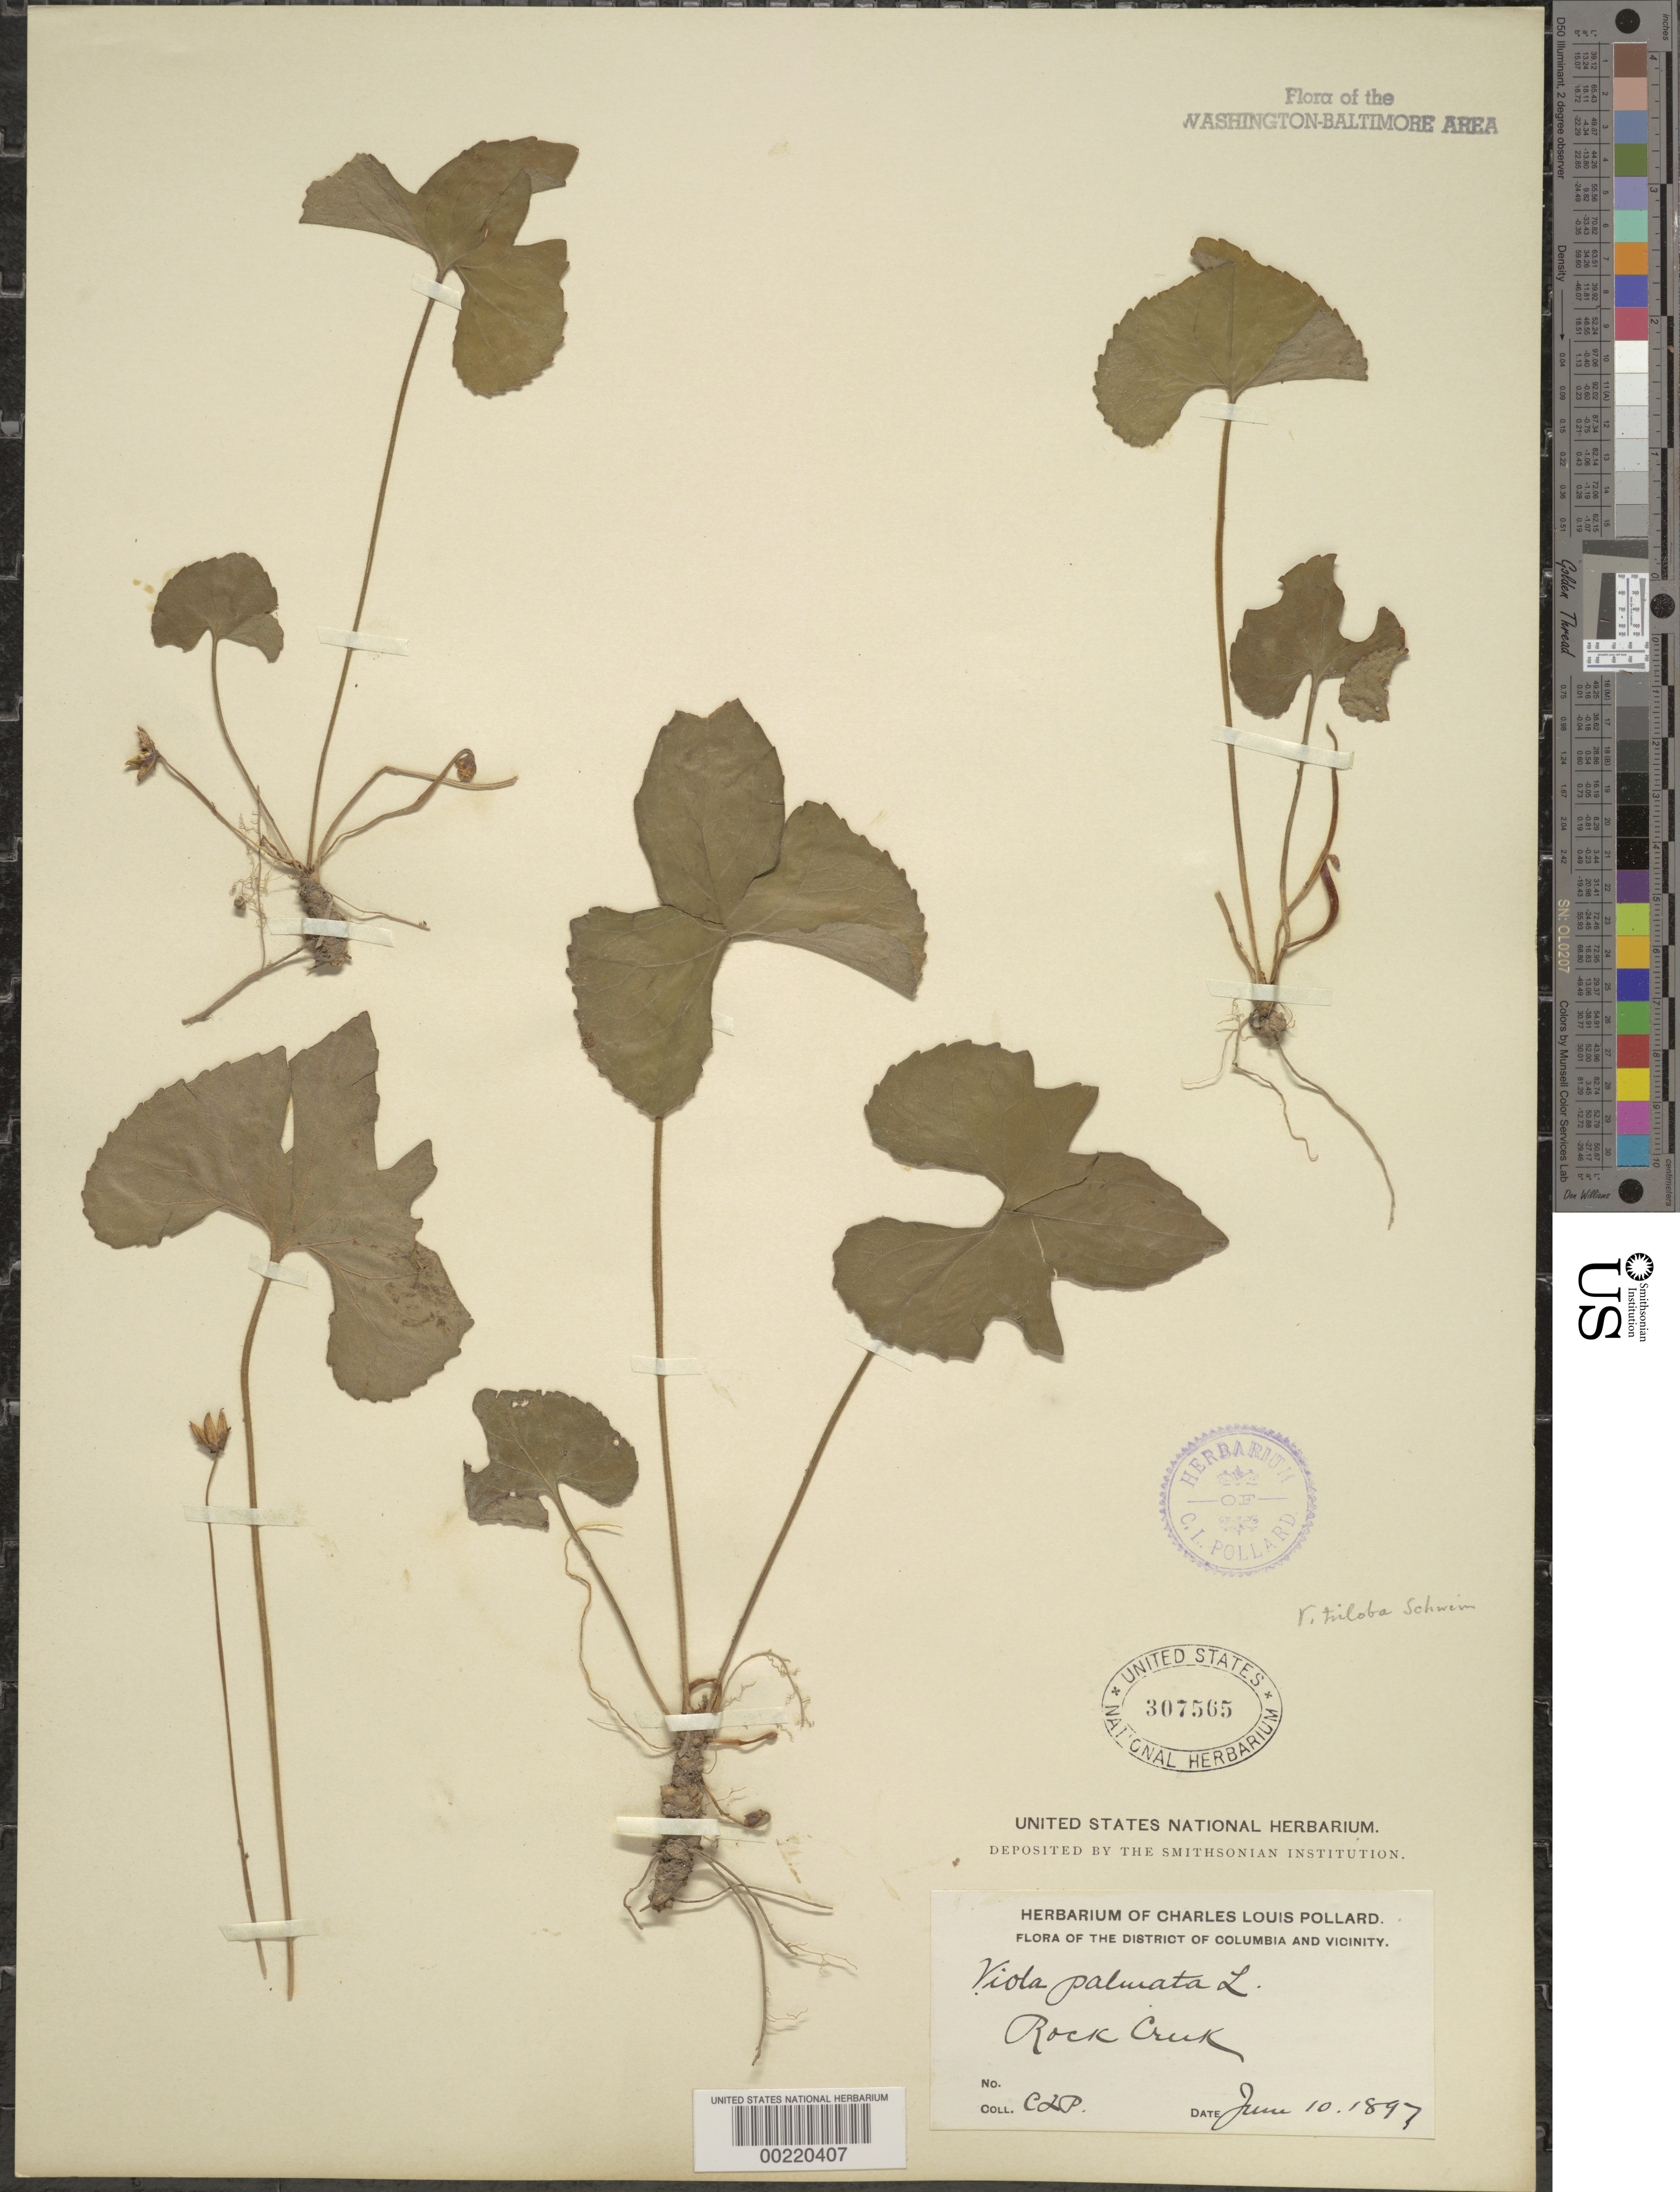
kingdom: Plantae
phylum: Tracheophyta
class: Magnoliopsida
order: Malpighiales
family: Violaceae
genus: Viola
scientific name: Viola palmata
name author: L.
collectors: C. L. Pollard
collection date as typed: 10 Jun 1897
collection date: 1897-06-10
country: United States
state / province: District of Columbia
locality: Rock Creek Rock Creek Park and vicinity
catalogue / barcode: US 307565